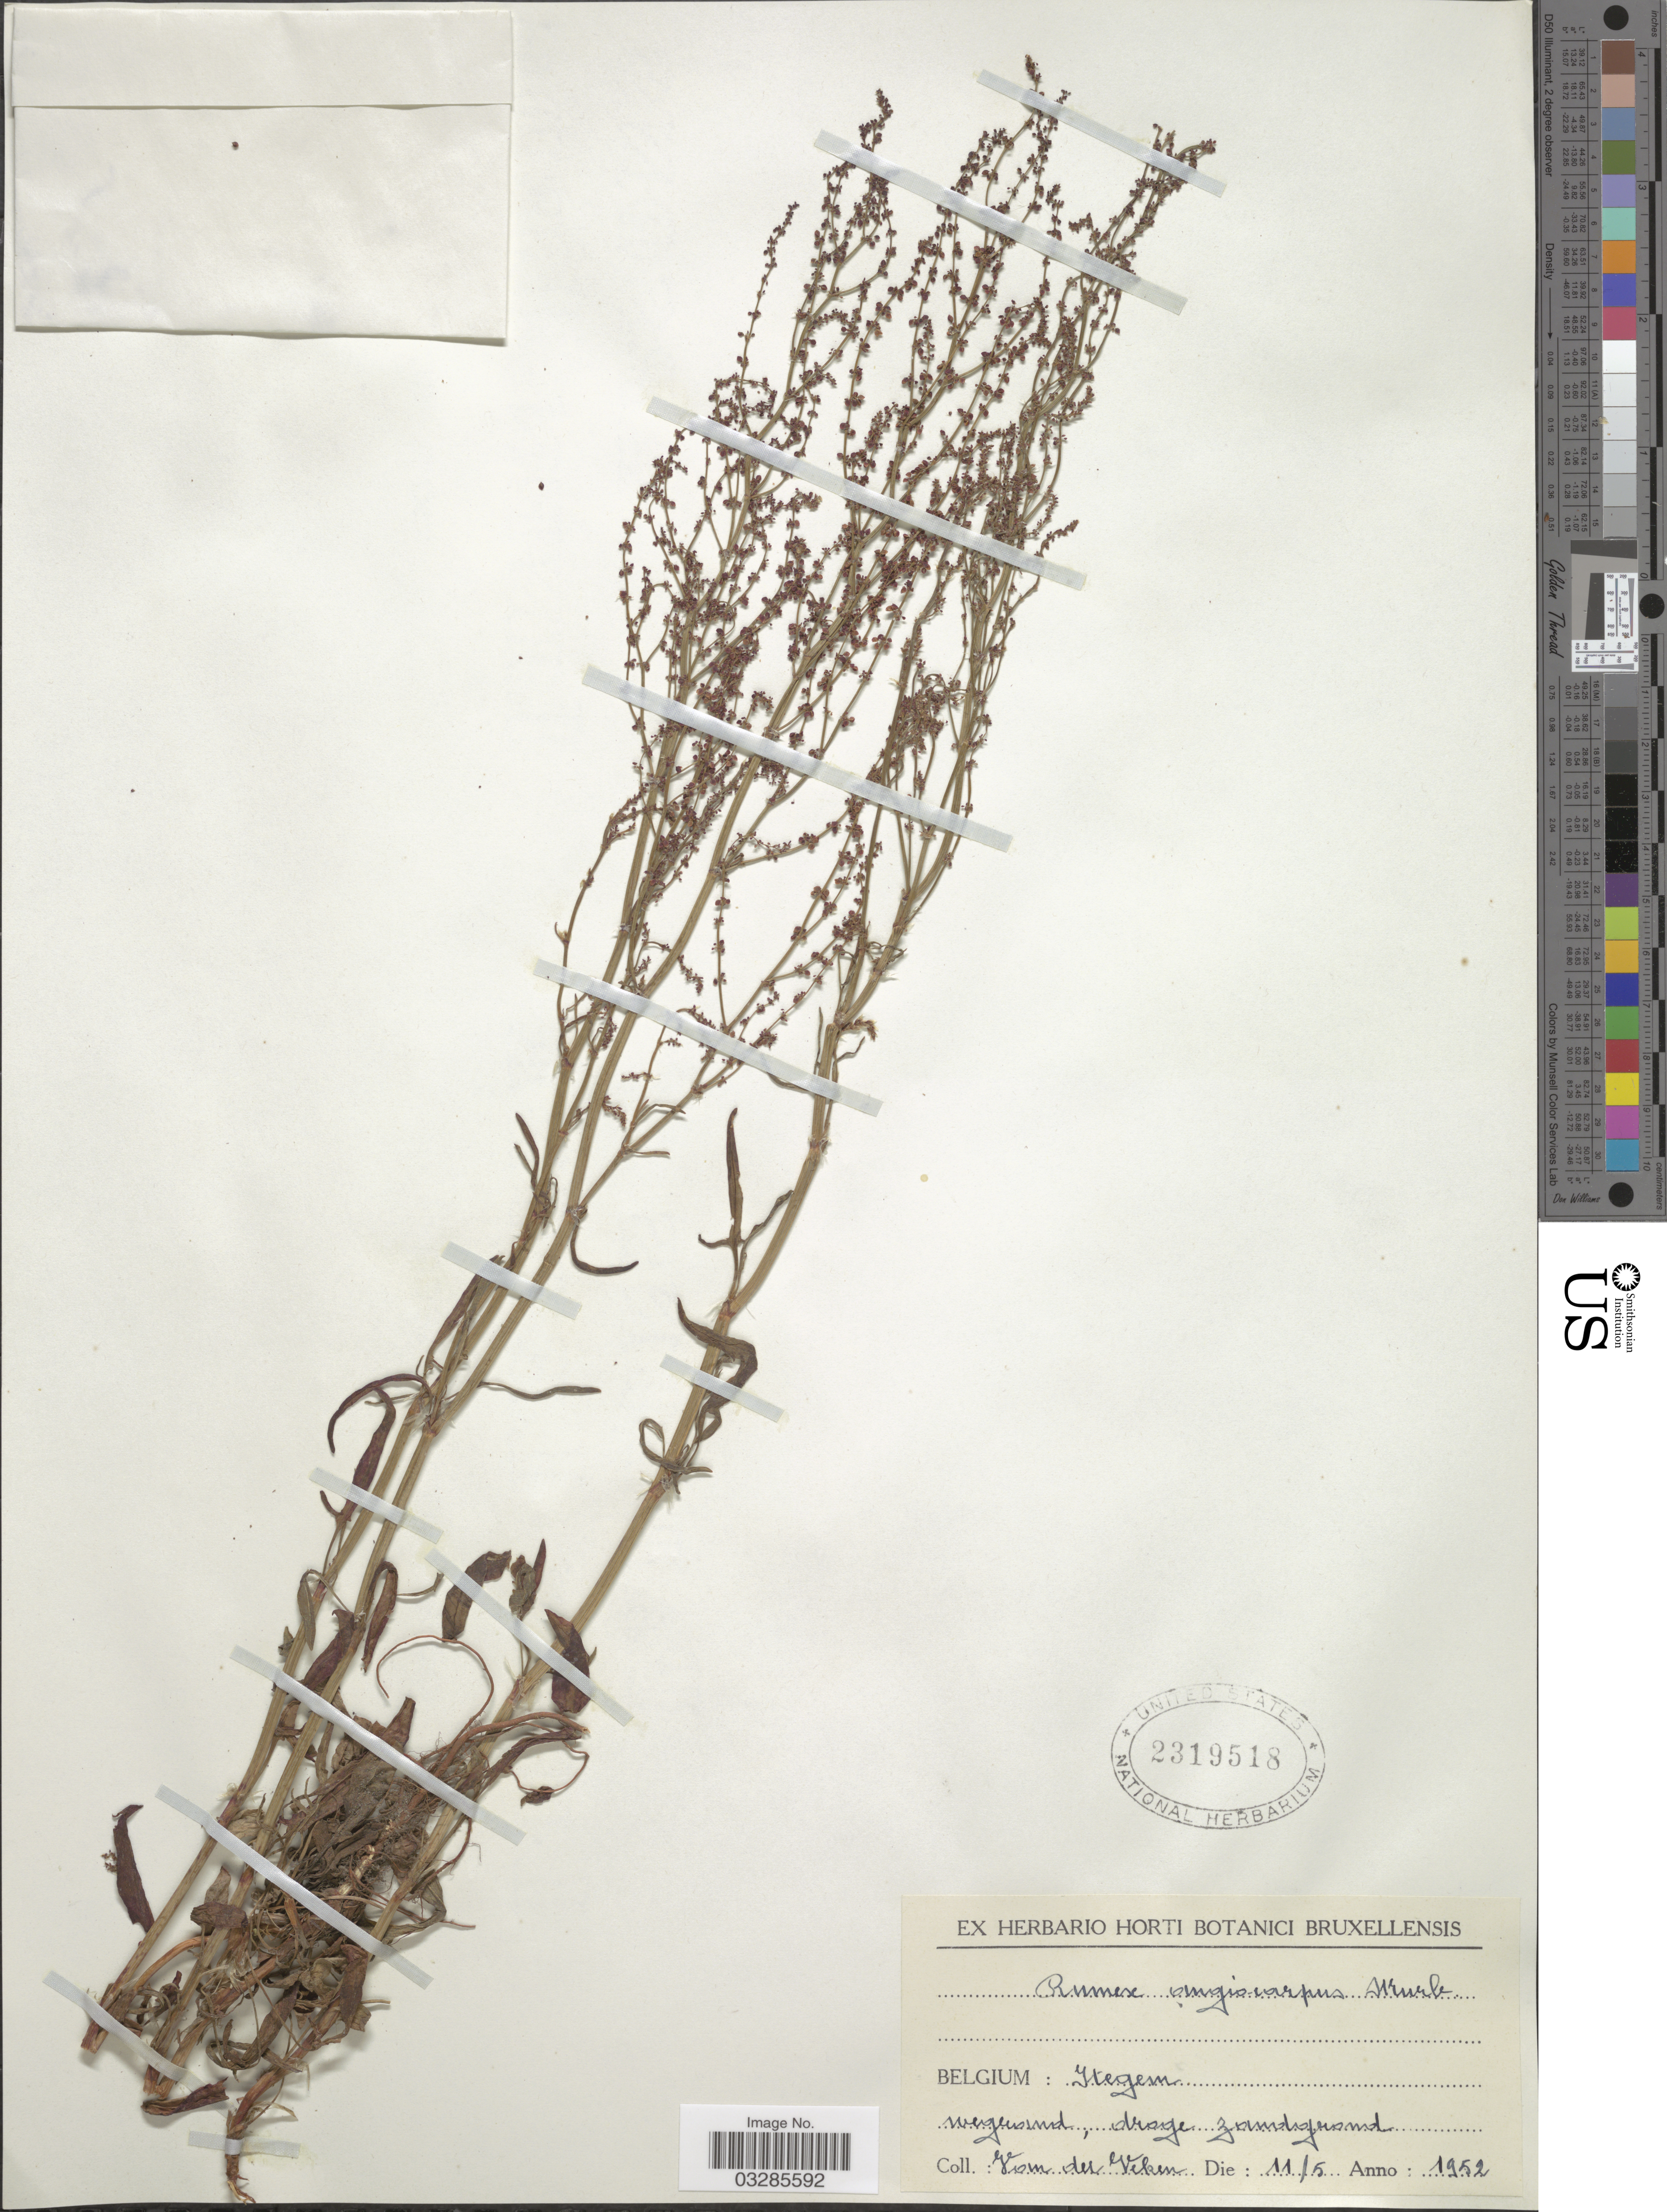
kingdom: Plantae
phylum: Tracheophyta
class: Magnoliopsida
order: Caryophyllales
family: Polygonaceae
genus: Rumex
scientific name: Rumex angiocarpus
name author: Murb.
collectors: Van der Veken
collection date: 1952-05-11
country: Belgium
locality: Itegem.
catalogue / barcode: US 2319518